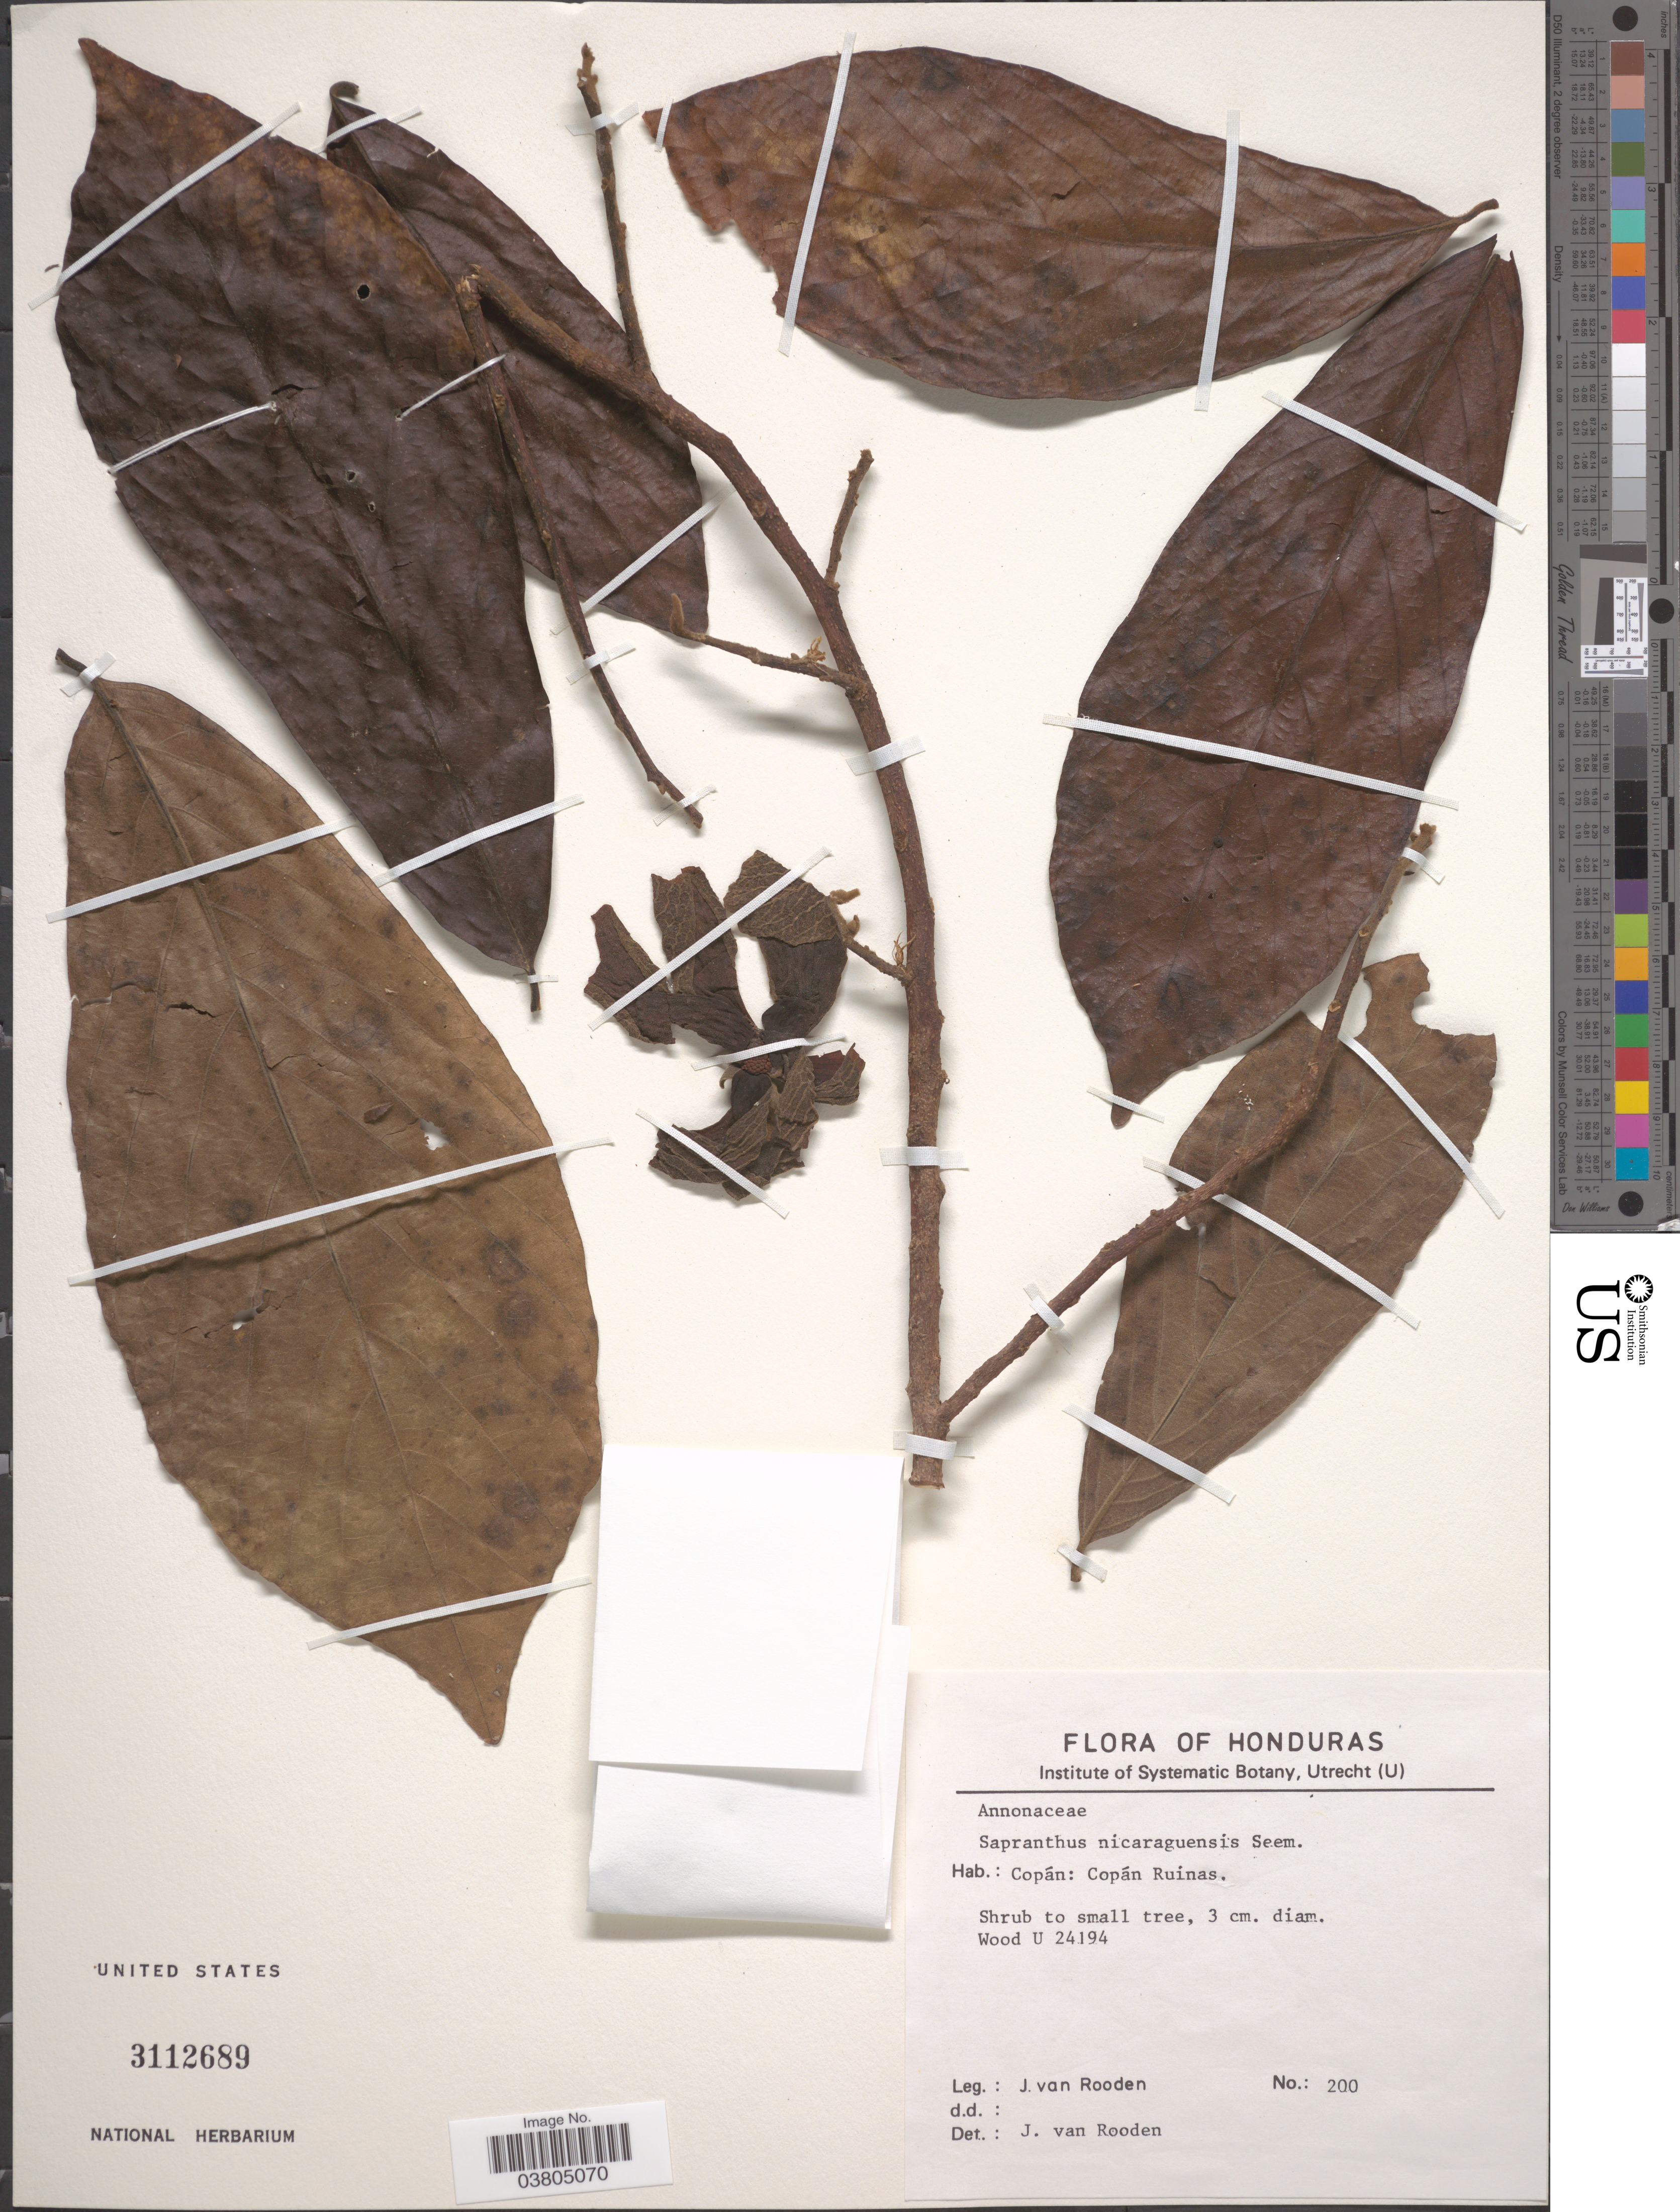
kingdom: Plantae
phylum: Tracheophyta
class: Magnoliopsida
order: Magnoliales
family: Annonaceae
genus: Sapranthus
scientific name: Sapranthus nicaraguensis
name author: Seem.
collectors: J. Van Rooden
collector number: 200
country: Honduras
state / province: Copan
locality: Copan Ruinas.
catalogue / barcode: US 3112689